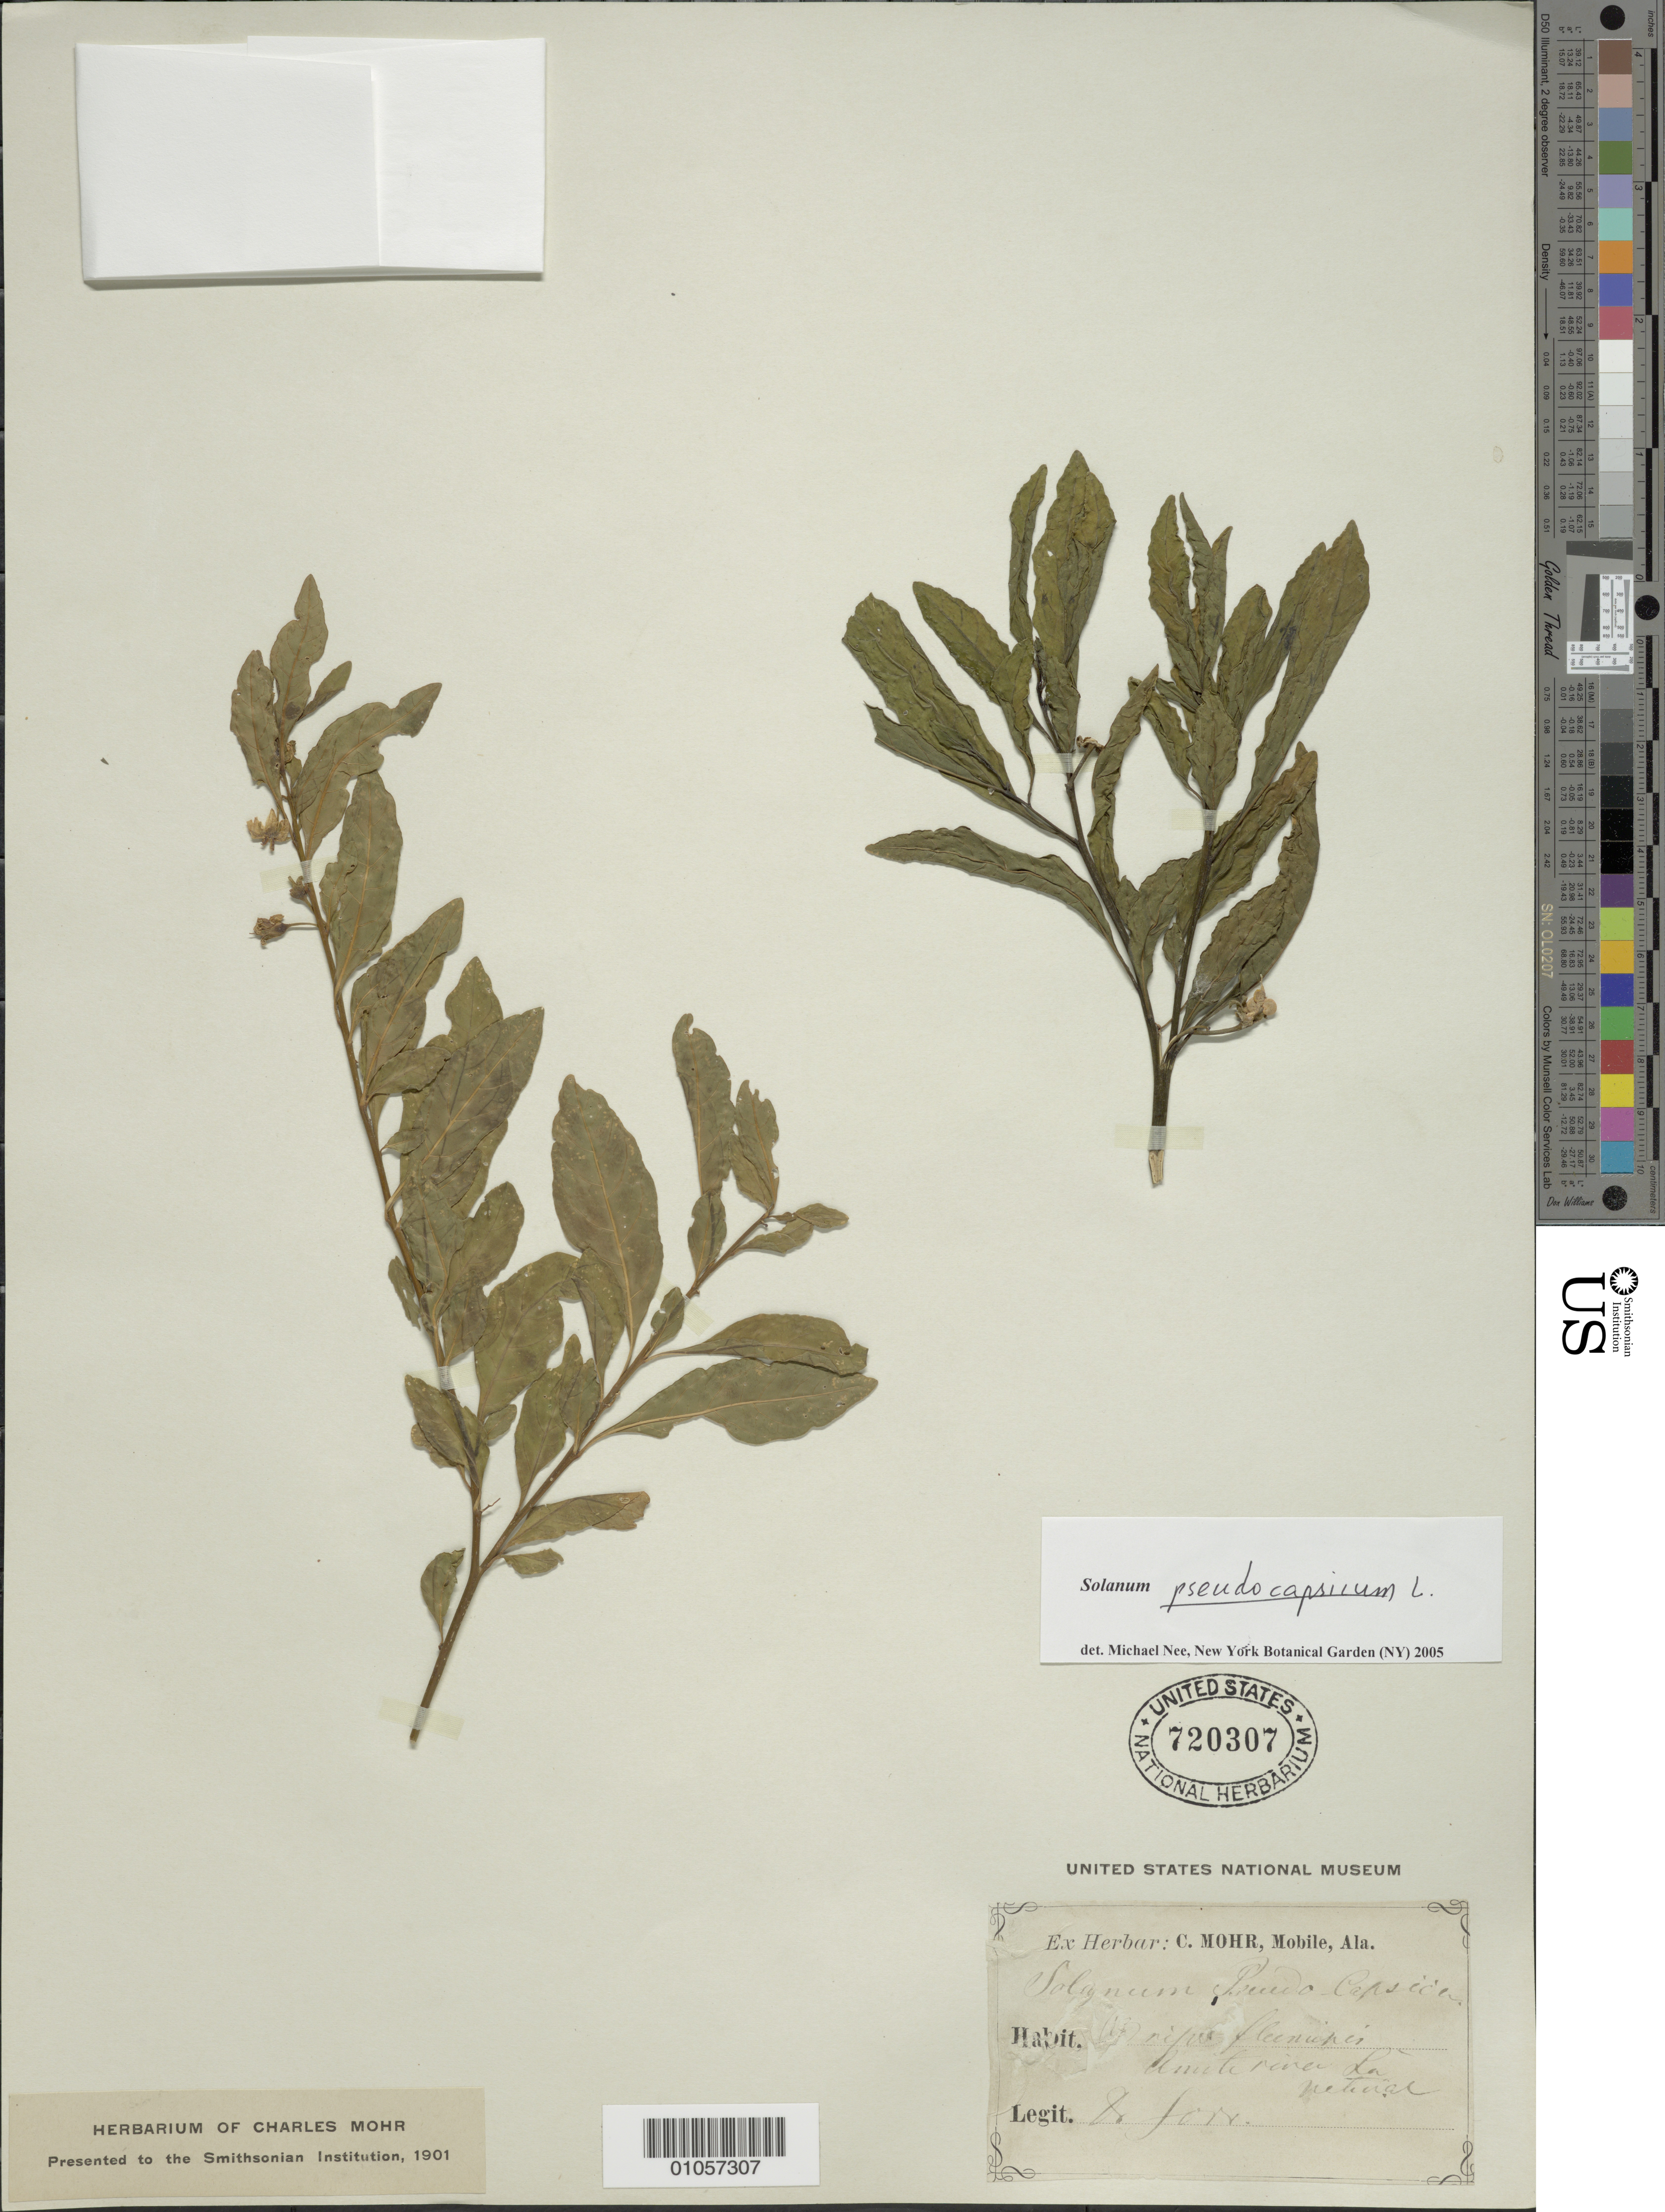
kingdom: Plantae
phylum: Tracheophyta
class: Magnoliopsida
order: Solanales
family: Solanaceae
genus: Solanum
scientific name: Solanum pseudocapsicum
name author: L.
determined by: Nee, Michael H.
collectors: Mohr, C. T. (herbarium)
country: United States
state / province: Louisiana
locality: Amite River [?]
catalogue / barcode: US 720307